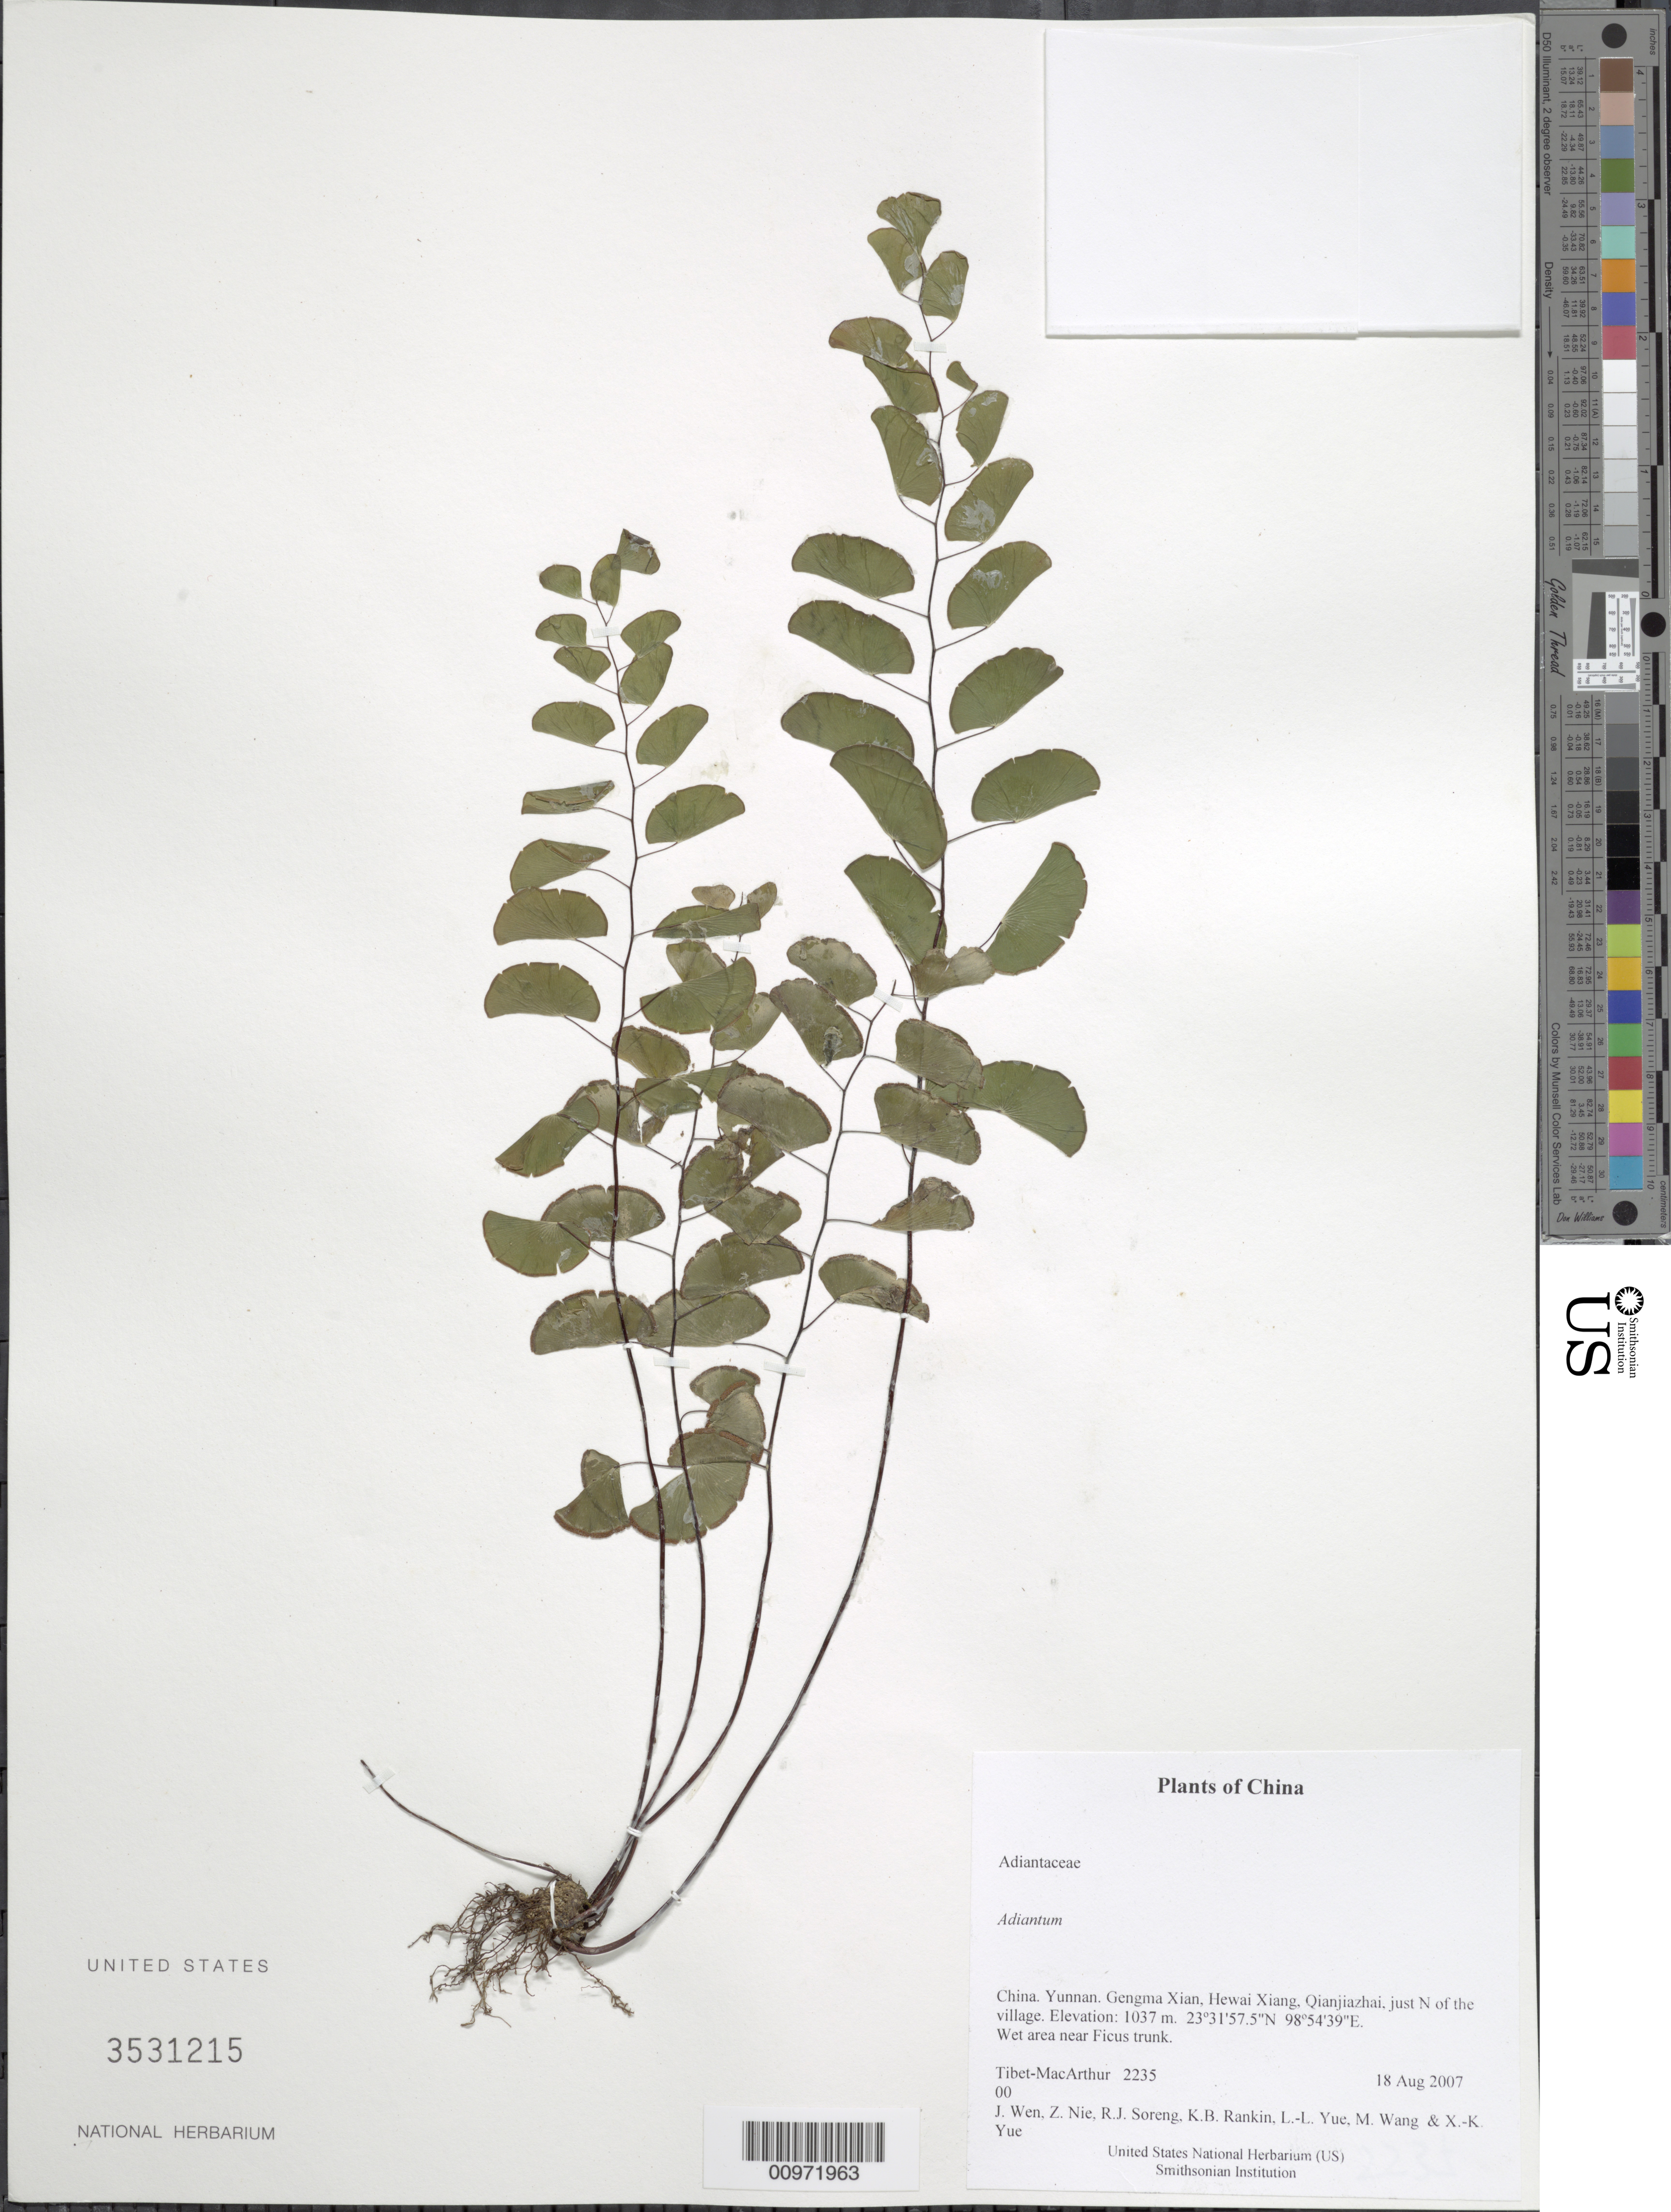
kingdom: Plantae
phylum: Tracheophyta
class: Polypodiopsida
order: Polypodiales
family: Pteridaceae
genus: Adiantum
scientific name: Adiantum sp.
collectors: Tibet-MacArthur, J. Wen, Z. Nie, R. J. Soreng, K. Rankin, L. Yue, M. Wang & X. Yue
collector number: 2235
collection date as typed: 18 Aug 2007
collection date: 2007-08-18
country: China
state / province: Yunnan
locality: Gengma Xian, Hewai Xiang, Qianjiazhai, just N of the village.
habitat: Wet area near Ficus trunk.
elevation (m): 1037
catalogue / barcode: US 3531215